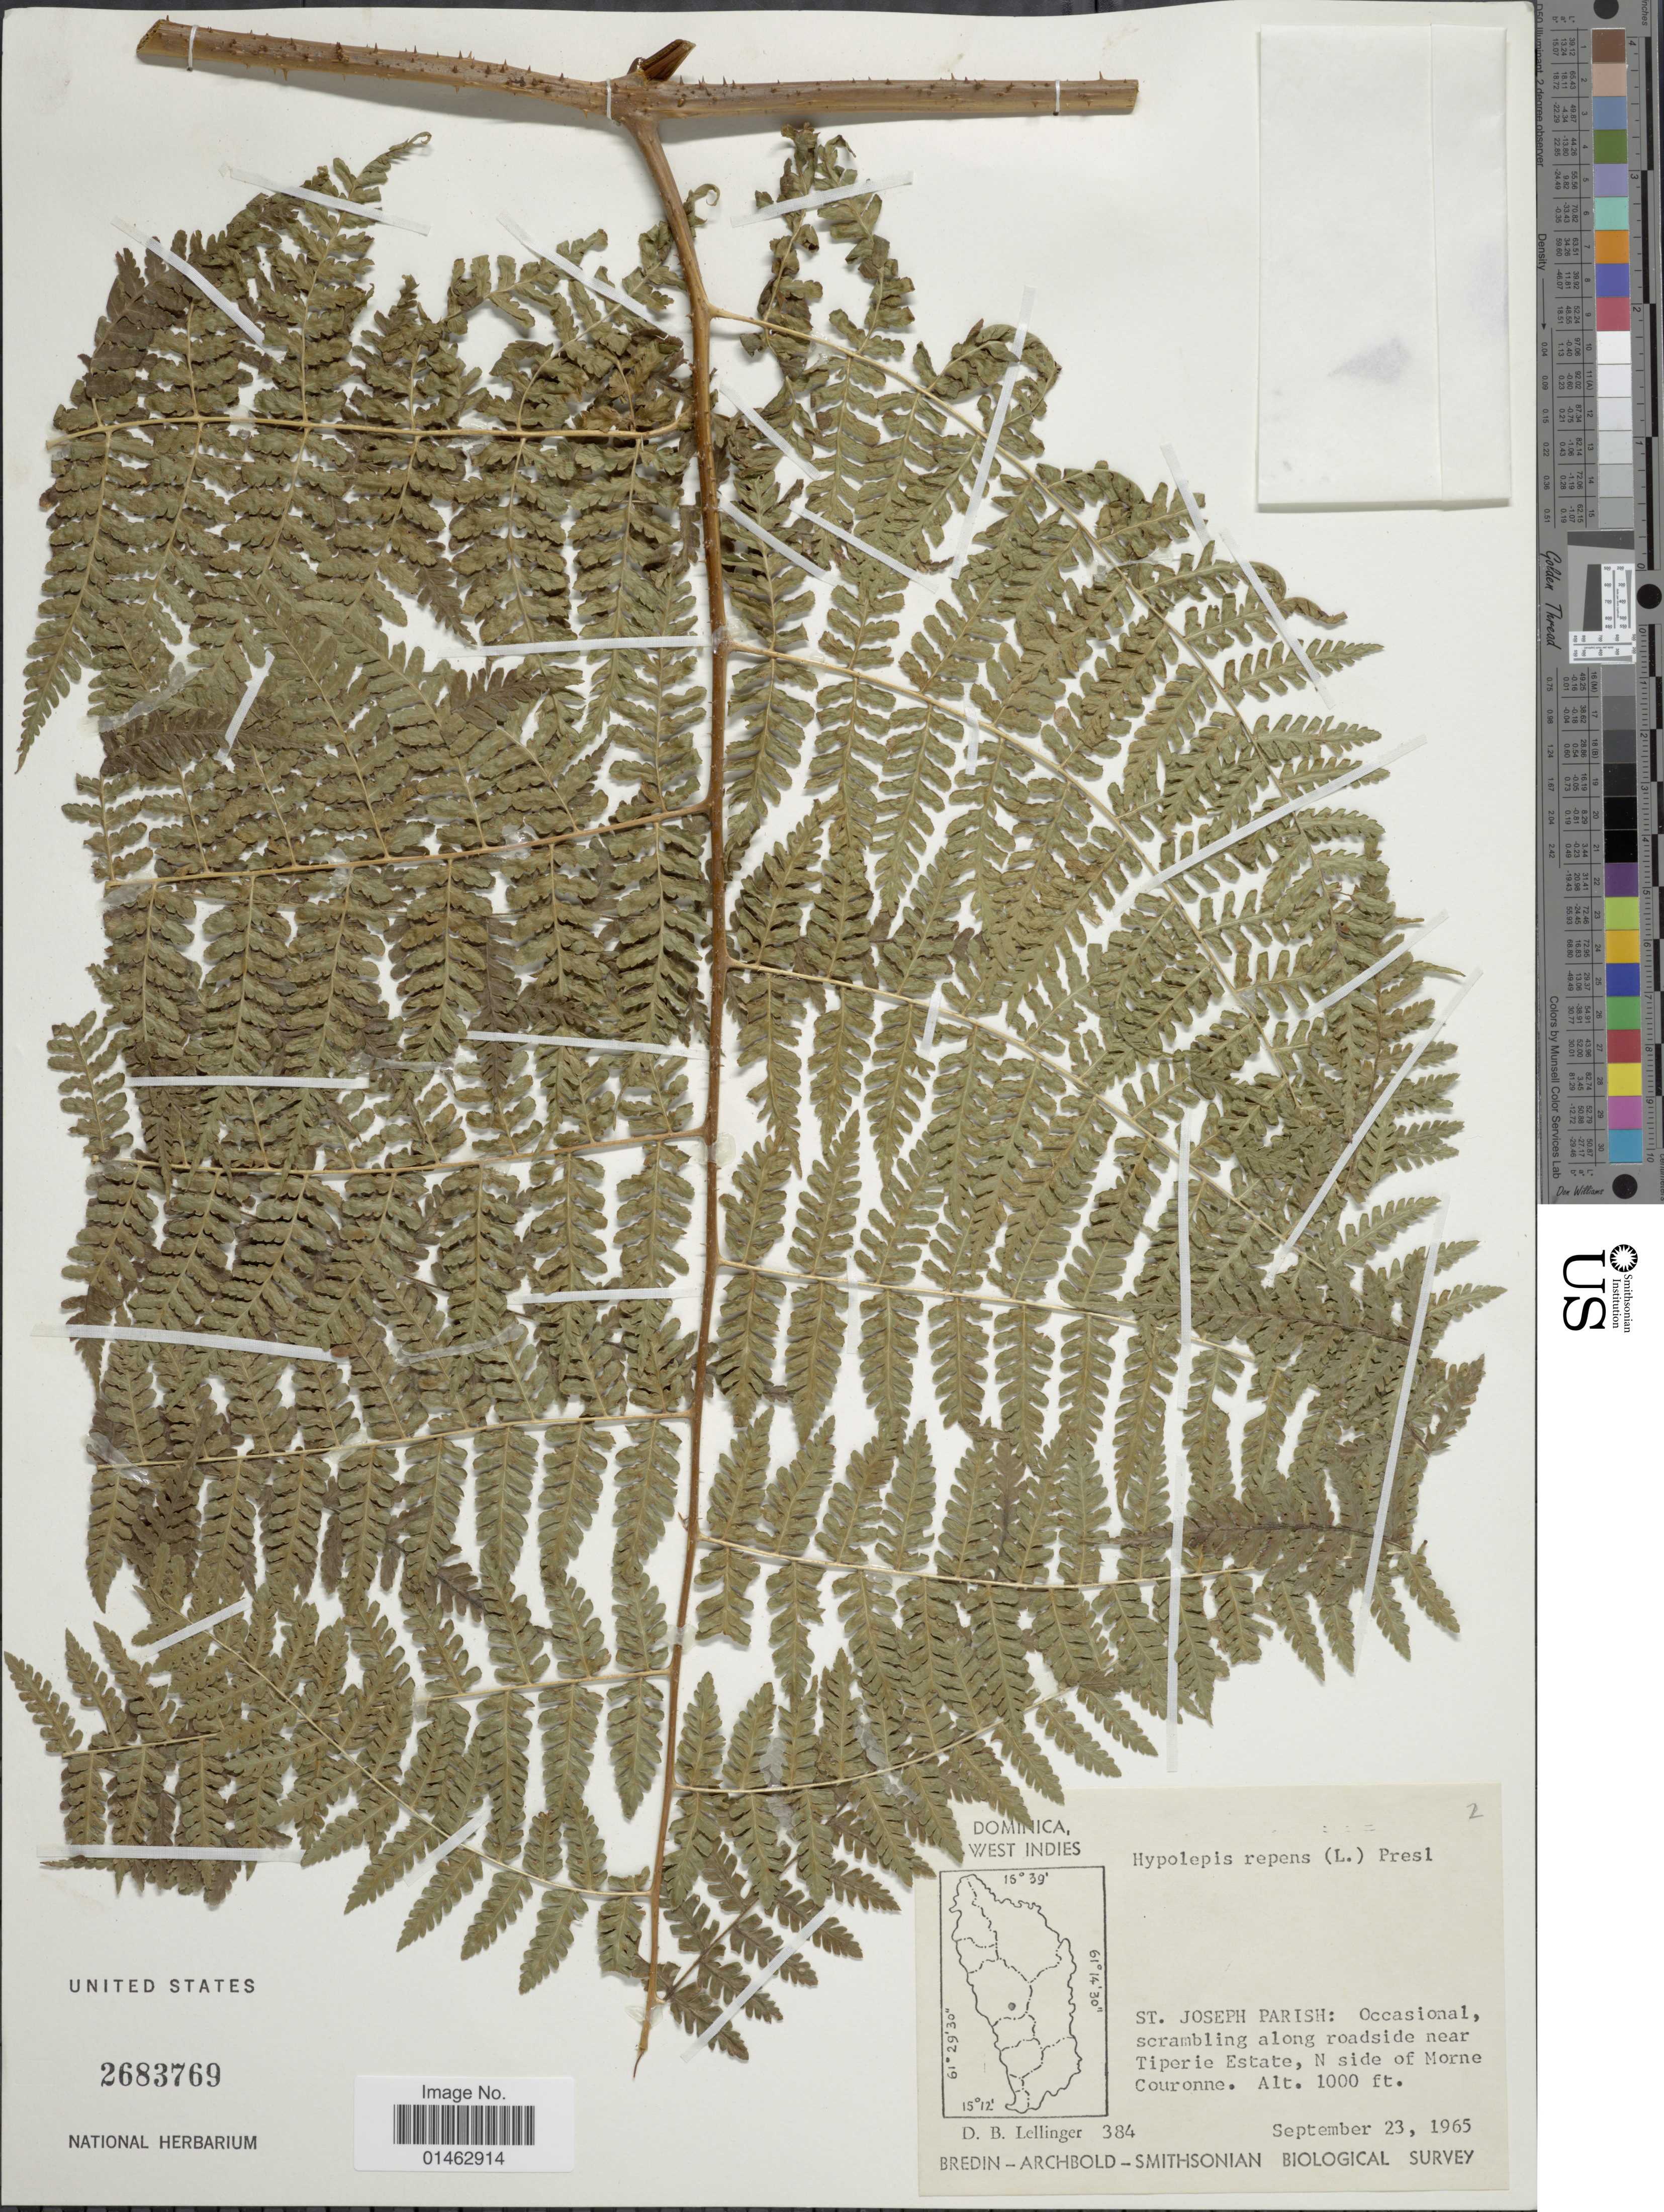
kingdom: Plantae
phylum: Tracheophyta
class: Polypodiopsida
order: Polypodiales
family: Dennstaedtiaceae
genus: Hypolepis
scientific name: Hypolepis repens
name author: (L.) C. Presl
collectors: D. B. Lellinger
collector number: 384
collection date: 1965-09-23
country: Dominica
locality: St Joseph Parish: Occasional, scrambling along roadside near Tiperie Estate, N side of Morne Couronne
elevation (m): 305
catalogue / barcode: US 2683769